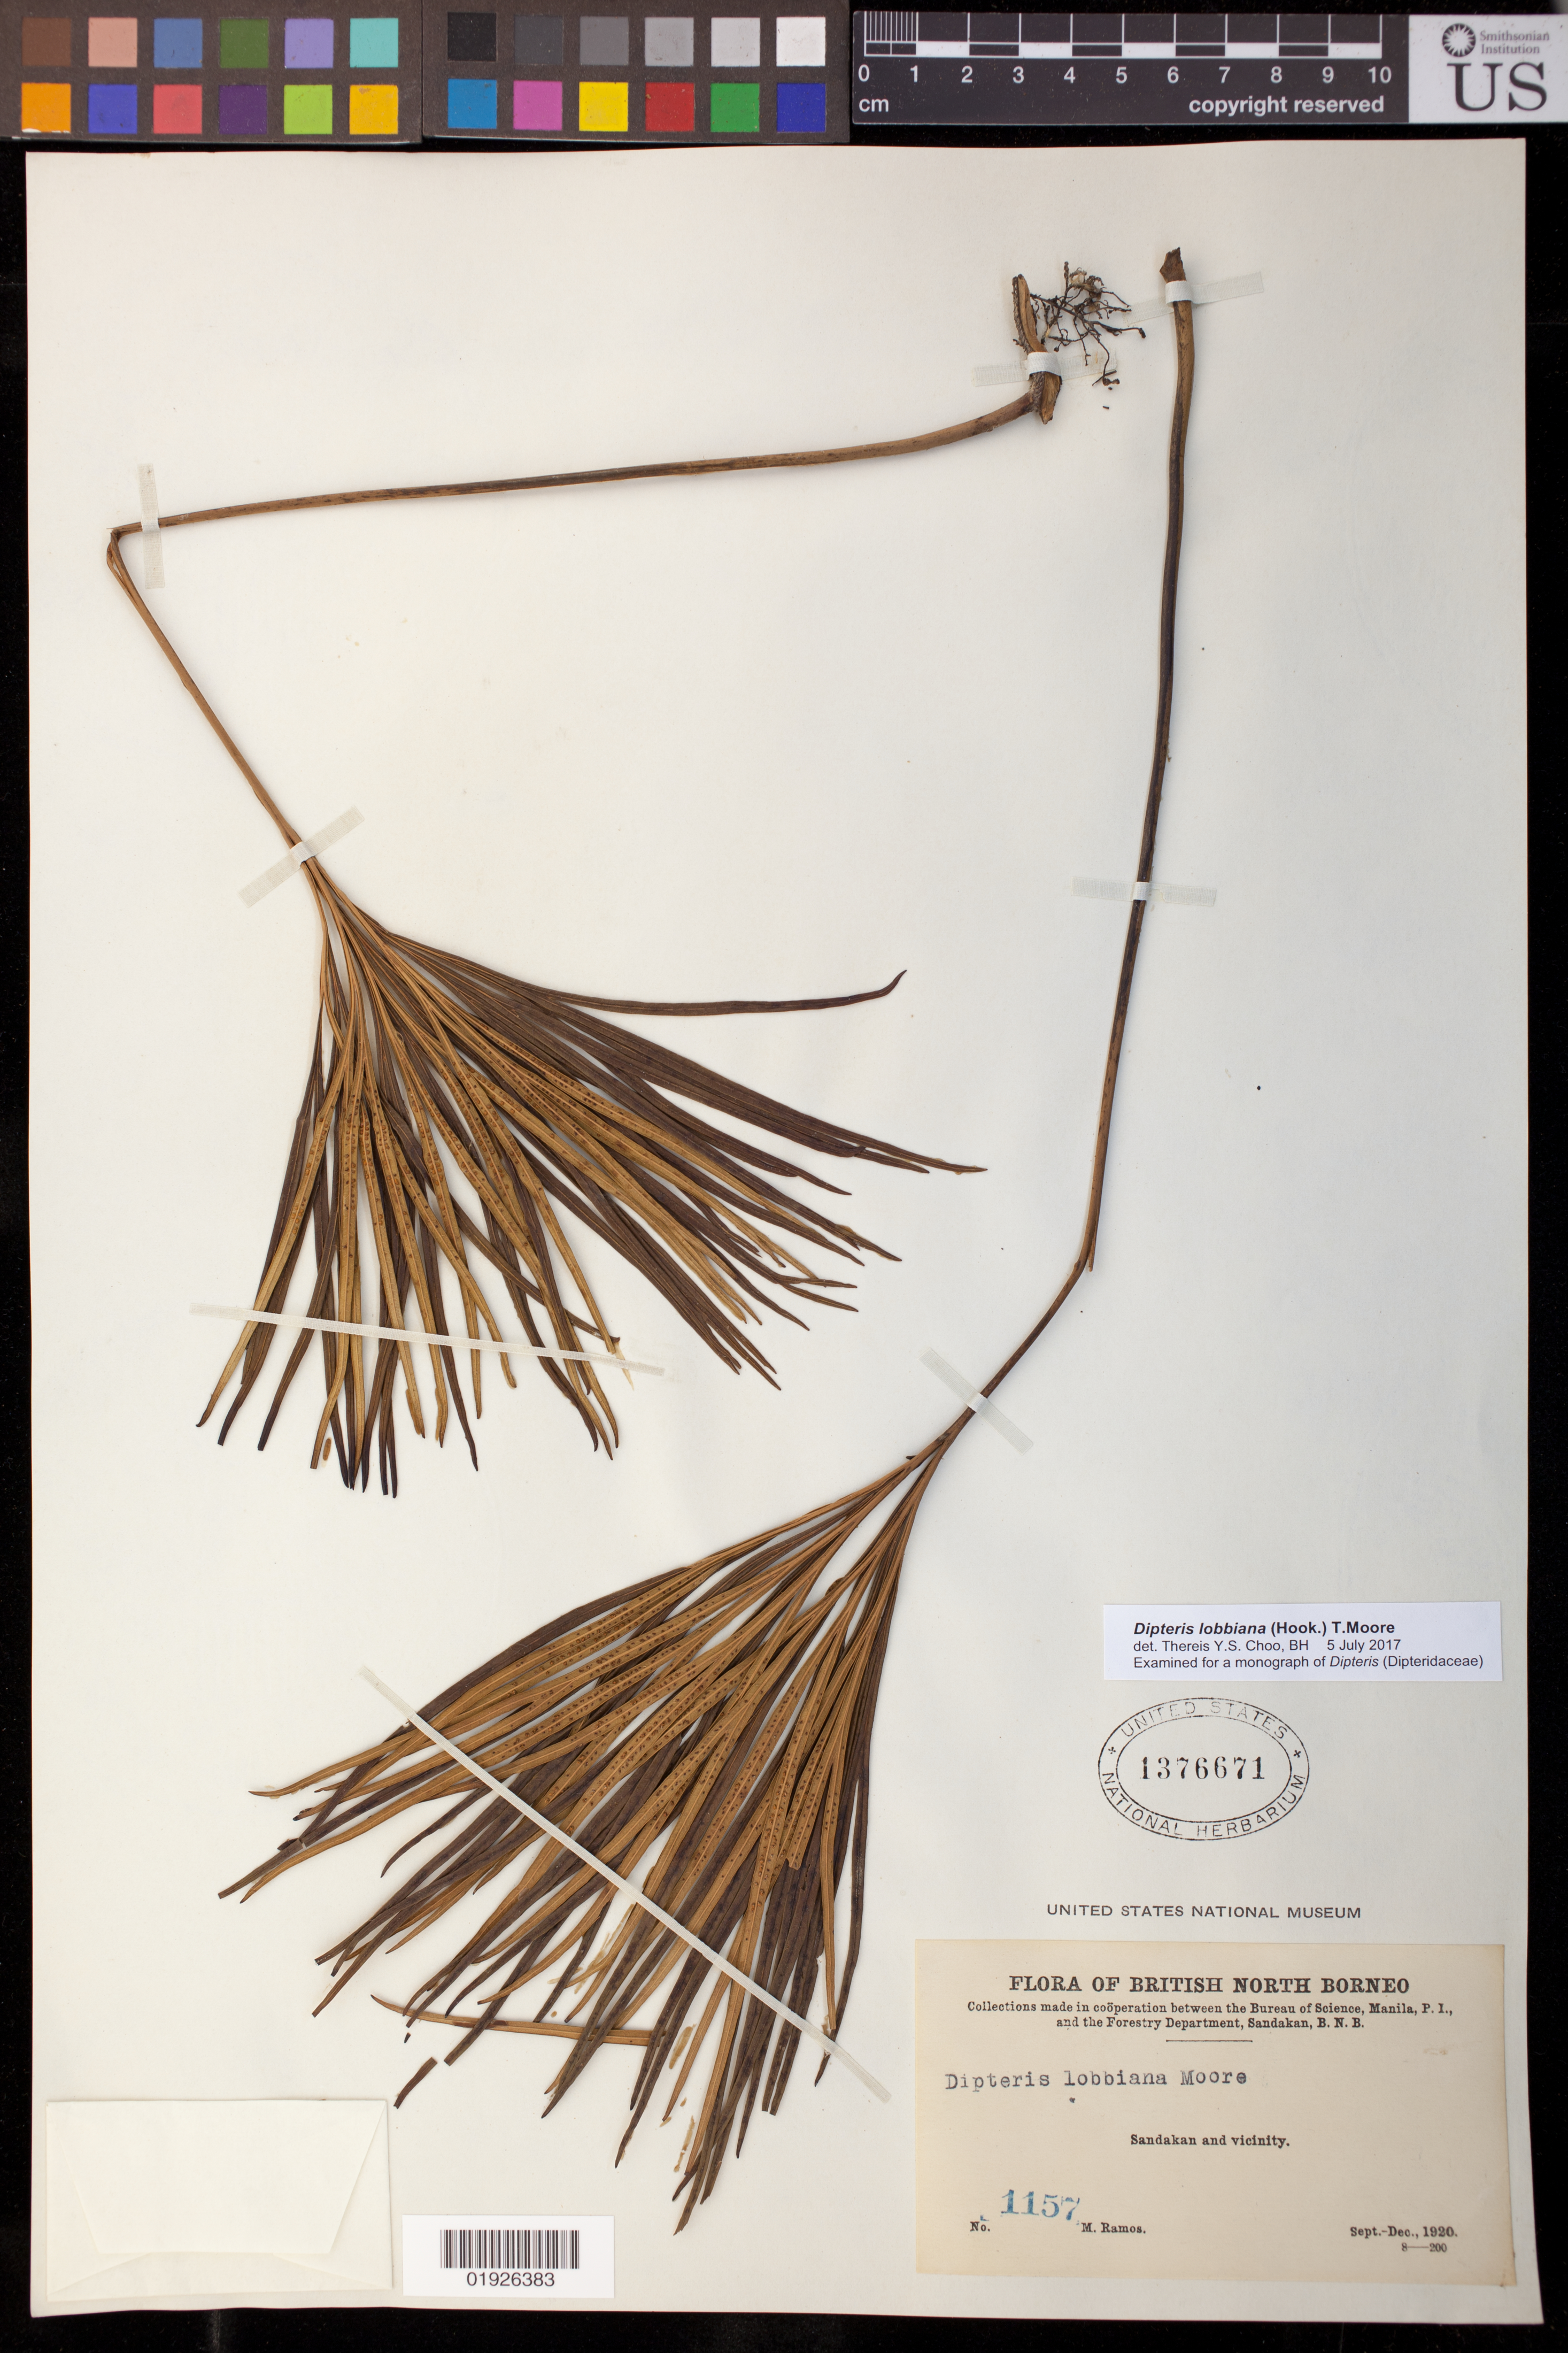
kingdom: Plantae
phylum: Tracheophyta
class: Polypodiopsida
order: Gleicheniales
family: Dipteridaceae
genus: Dipteris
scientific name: Dipteris lobbiana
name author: (Hook.) T. Moore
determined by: Choo, Thereis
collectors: R. Ramos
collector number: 1157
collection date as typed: Sep 1920 to -- Dec 1920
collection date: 1920-09/1920-12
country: Malaysia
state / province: Sabah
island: Borneo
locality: Sandakan & vicinity.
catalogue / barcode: US 1376671